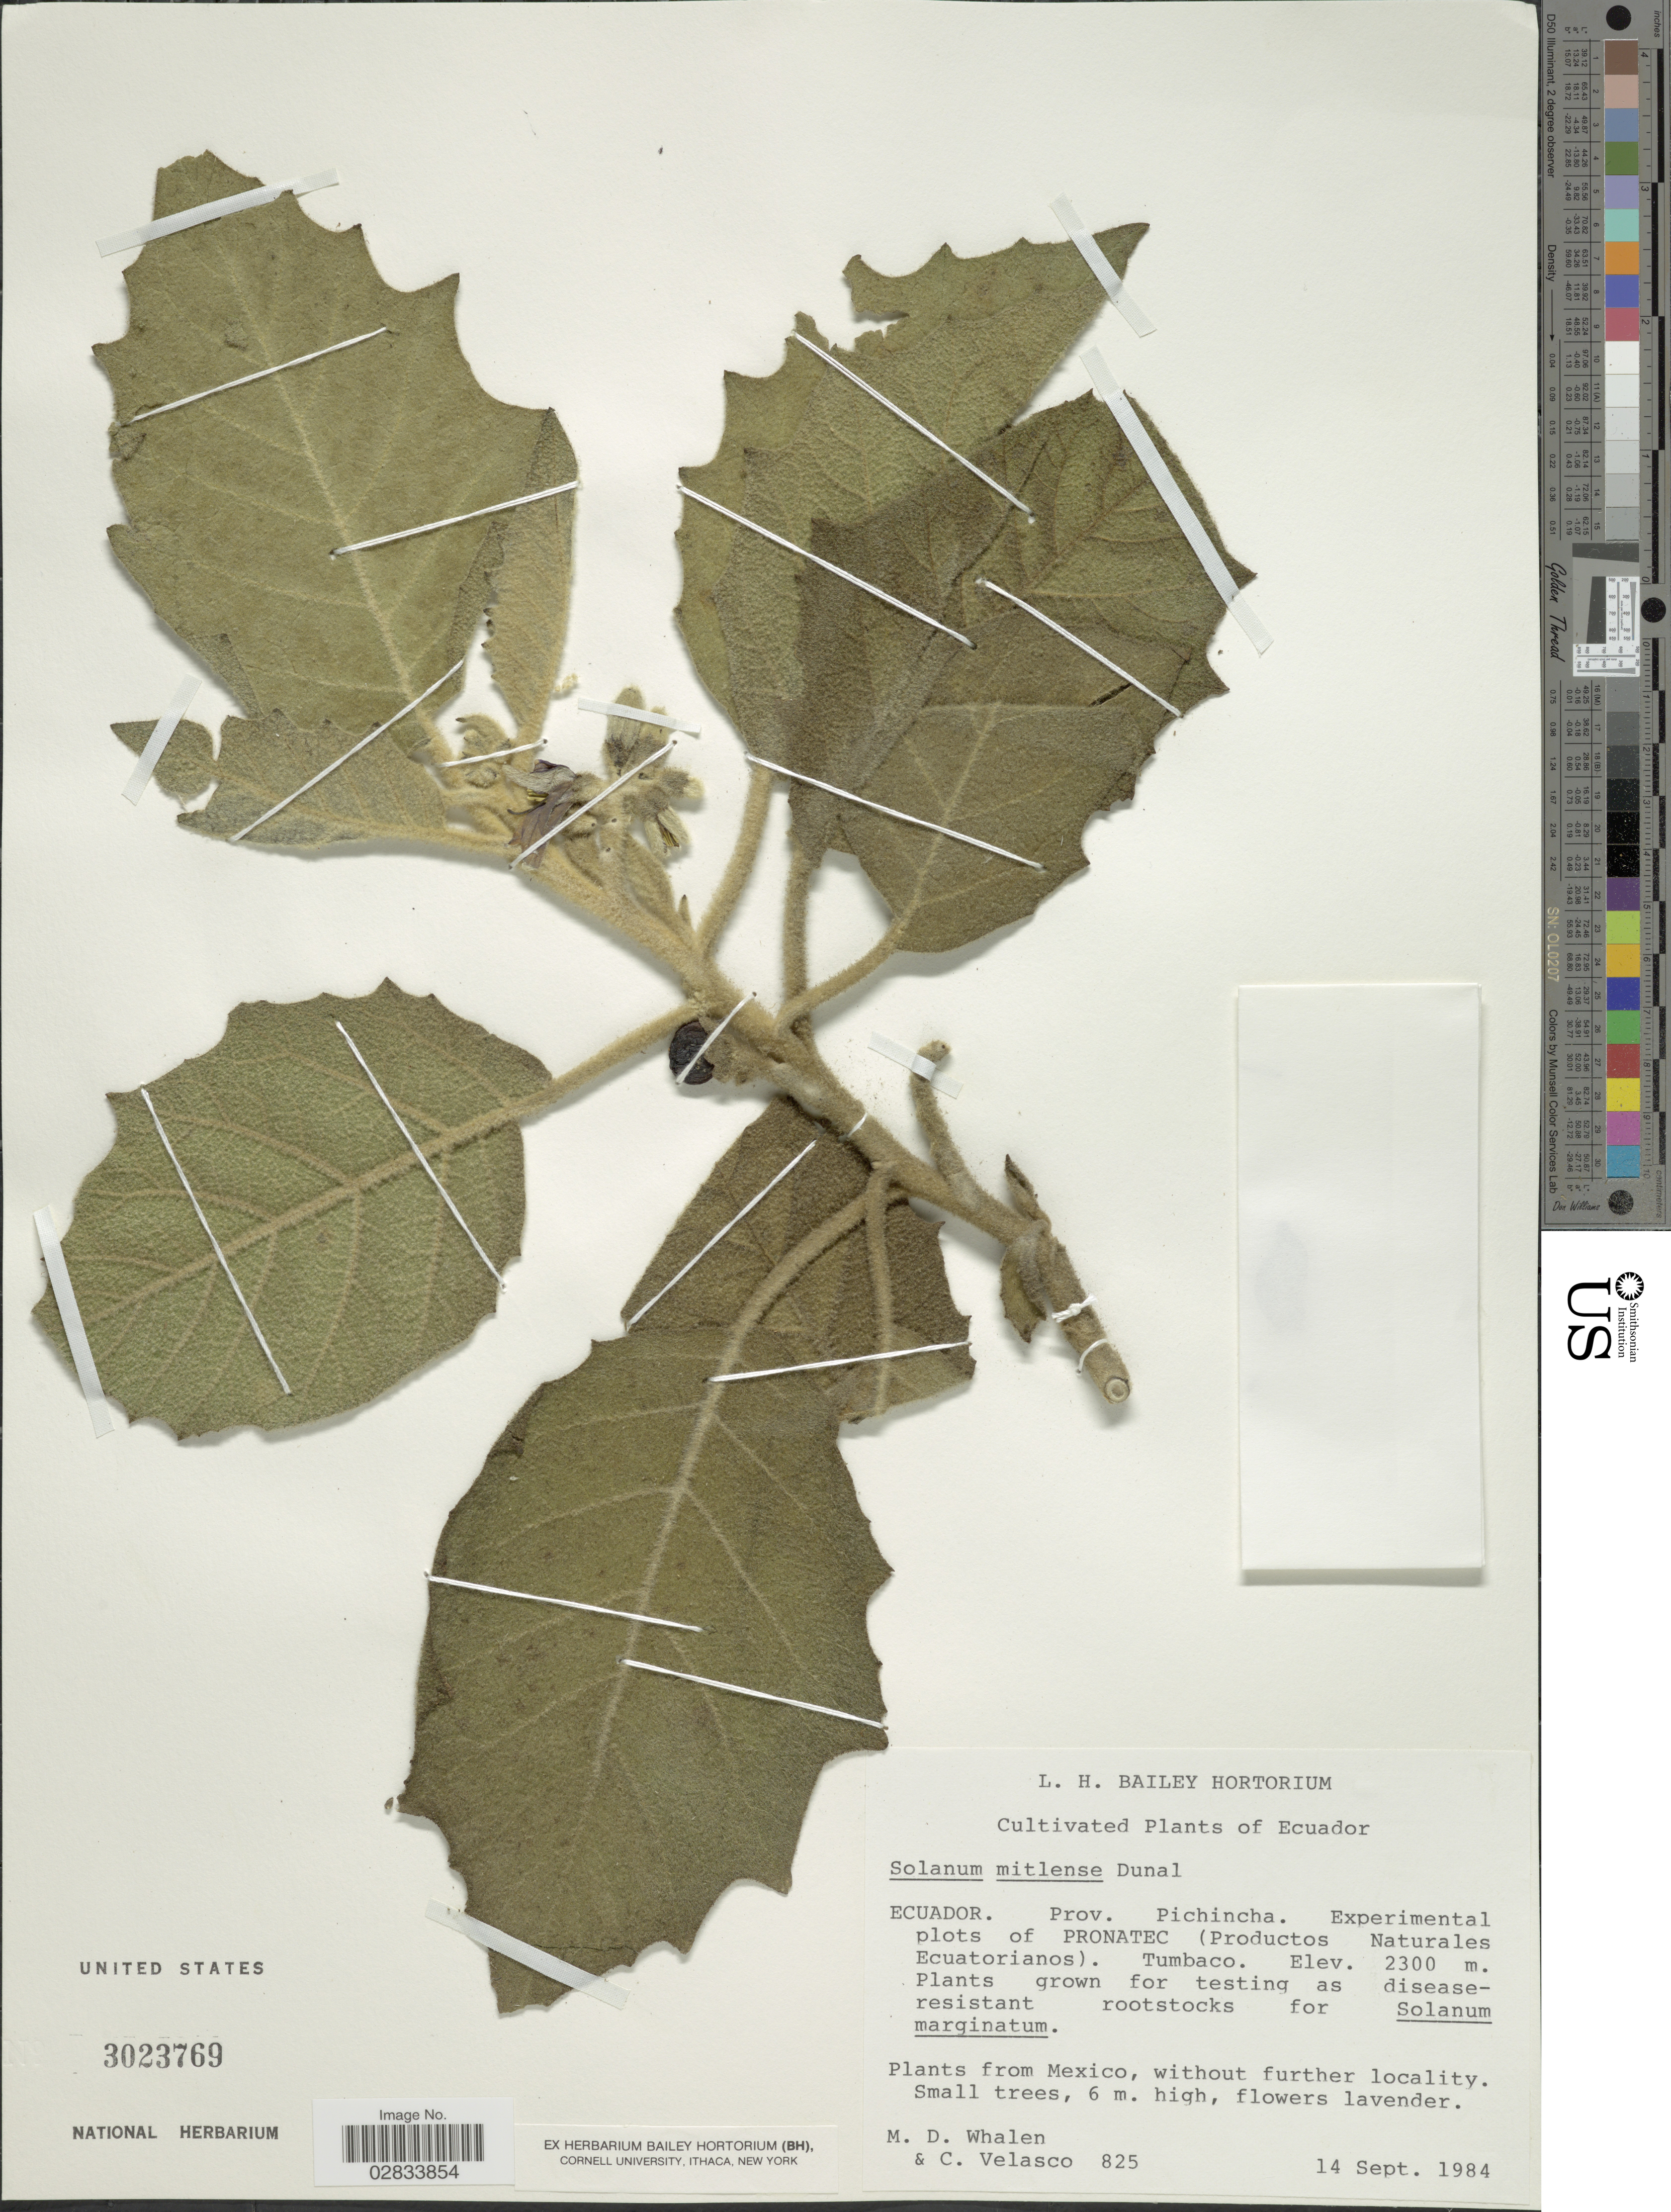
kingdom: Plantae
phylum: Tracheophyta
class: Magnoliopsida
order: Solanales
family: Solanaceae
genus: Solanum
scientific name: Solanum mitlense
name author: Dunal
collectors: M. Whalen & C. Velasco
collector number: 825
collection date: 1984-09-14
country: Ecuador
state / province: Pichincha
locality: Prov. Pichincha, Experimental plots of Pronatec (Productos Naturales Ecuatorainos), Tumbaco.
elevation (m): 2300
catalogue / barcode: US 3023769